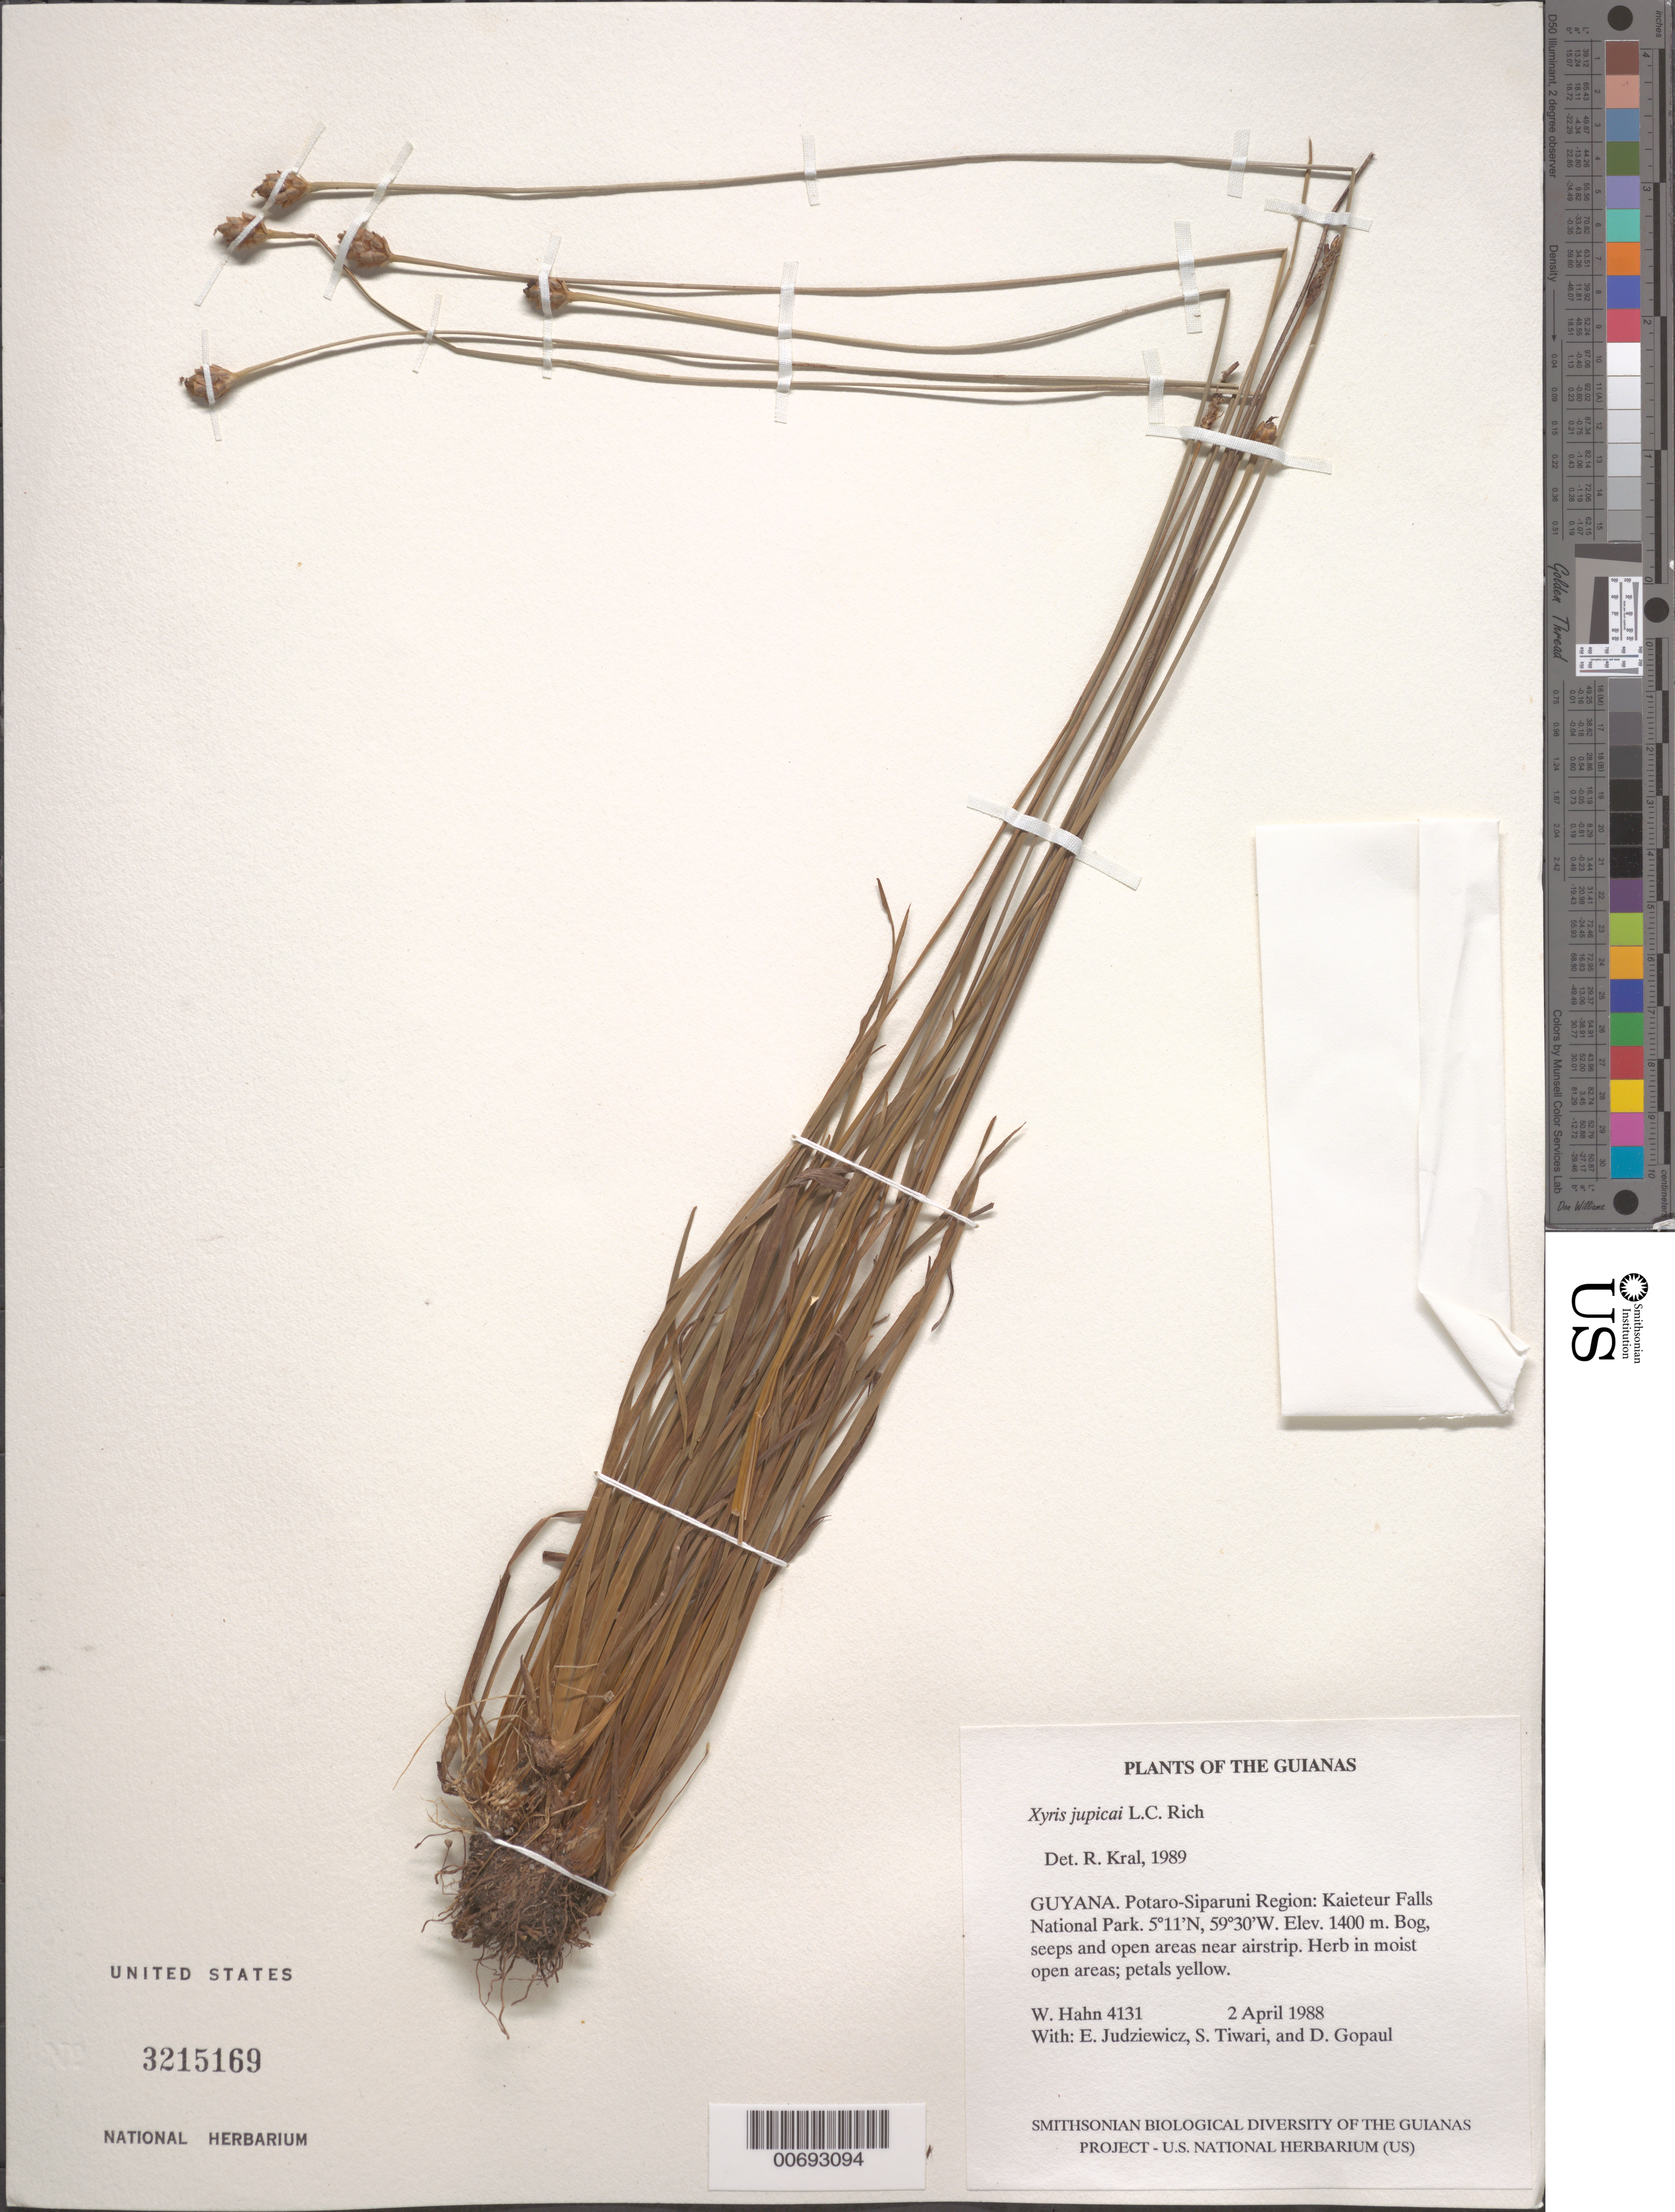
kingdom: Plantae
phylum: Tracheophyta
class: Liliopsida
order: Poales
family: Xyridaceae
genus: Xyris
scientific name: Xyris jupicai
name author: Rich.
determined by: Kral, Robert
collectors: W. Hahn, E. J. Judziewicz, S. Tiwari & D. Gopaul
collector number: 4131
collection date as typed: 2 April 1988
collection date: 1988-04-02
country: Guyana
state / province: Potaro-Siparuni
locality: Kaieteur Falls National Park. Near airstrip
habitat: Bog, seeps and open areas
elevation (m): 500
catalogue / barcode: US 3215169